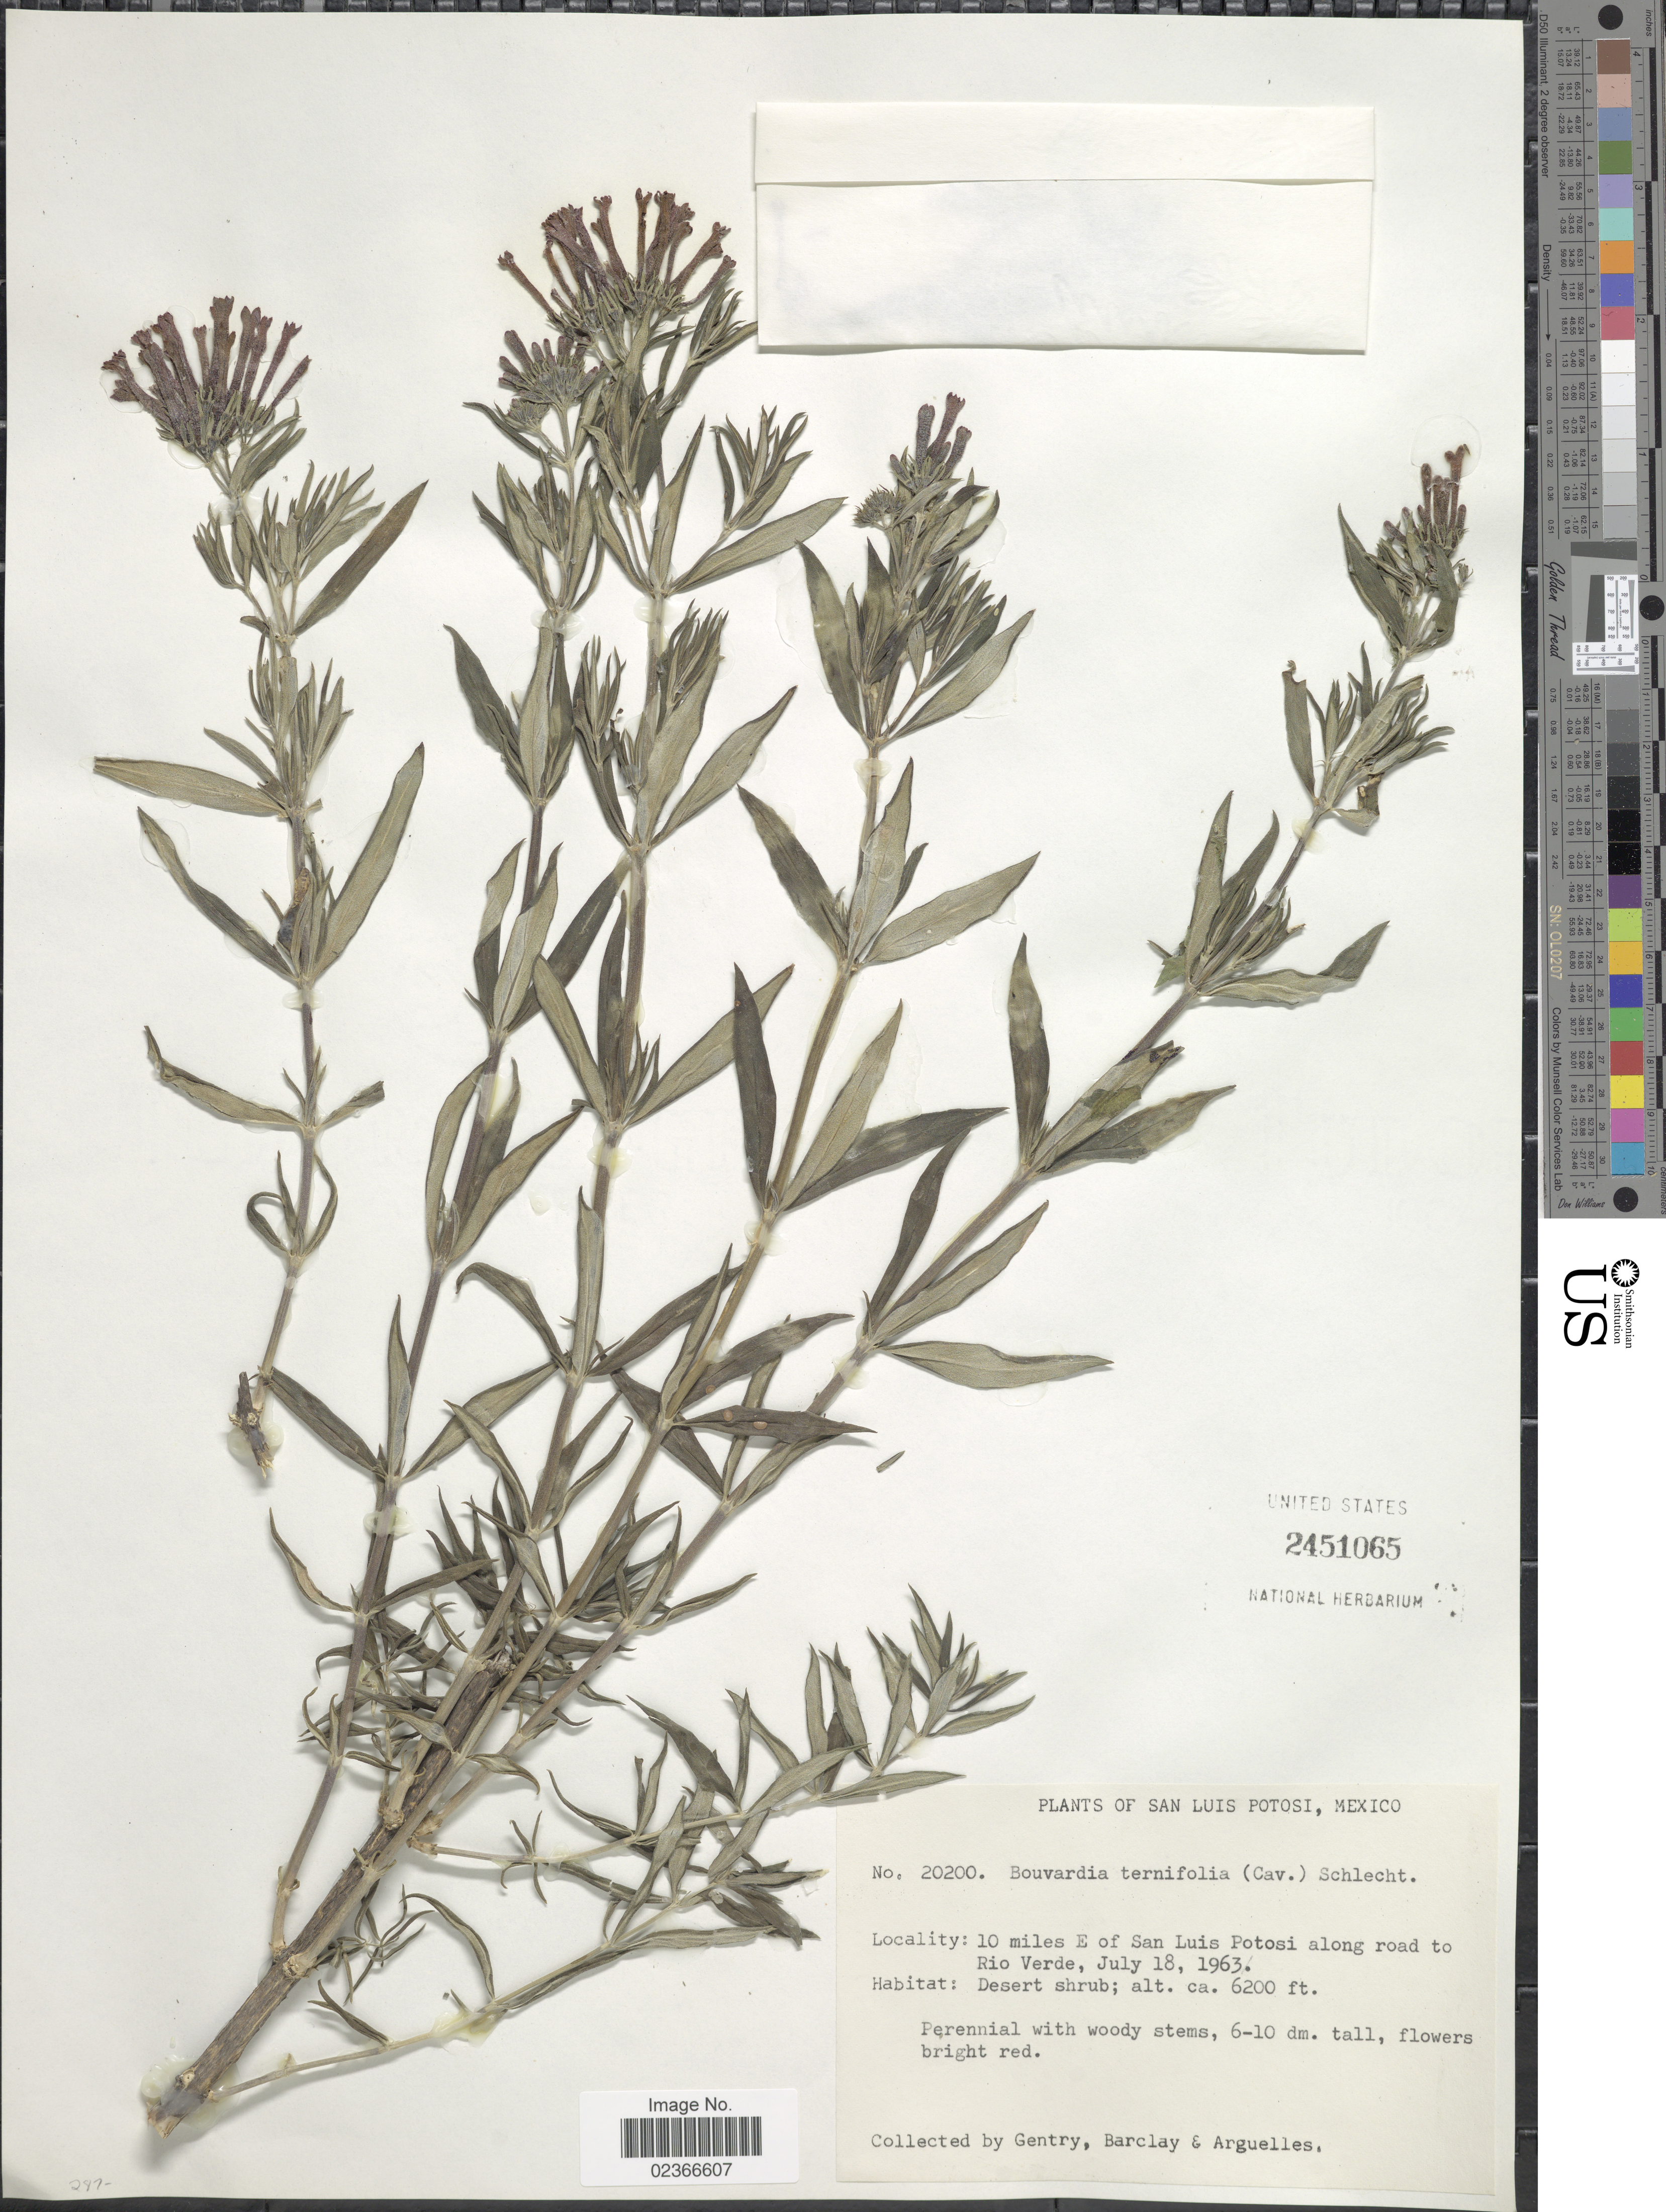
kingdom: Plantae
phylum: Tracheophyta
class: Magnoliopsida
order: Gentianales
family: Rubiaceae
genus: Bouvardia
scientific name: Bouvardia ternifolia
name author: (Cav.) Schltdl.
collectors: Gentry, --, -- Barclay & Arguelles, --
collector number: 20200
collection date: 1963-07-18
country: Mexico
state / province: San Luis Potosí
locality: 10 miles E of San Luis Potosi along road to Rio Verde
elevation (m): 1890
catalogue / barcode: US 2451065